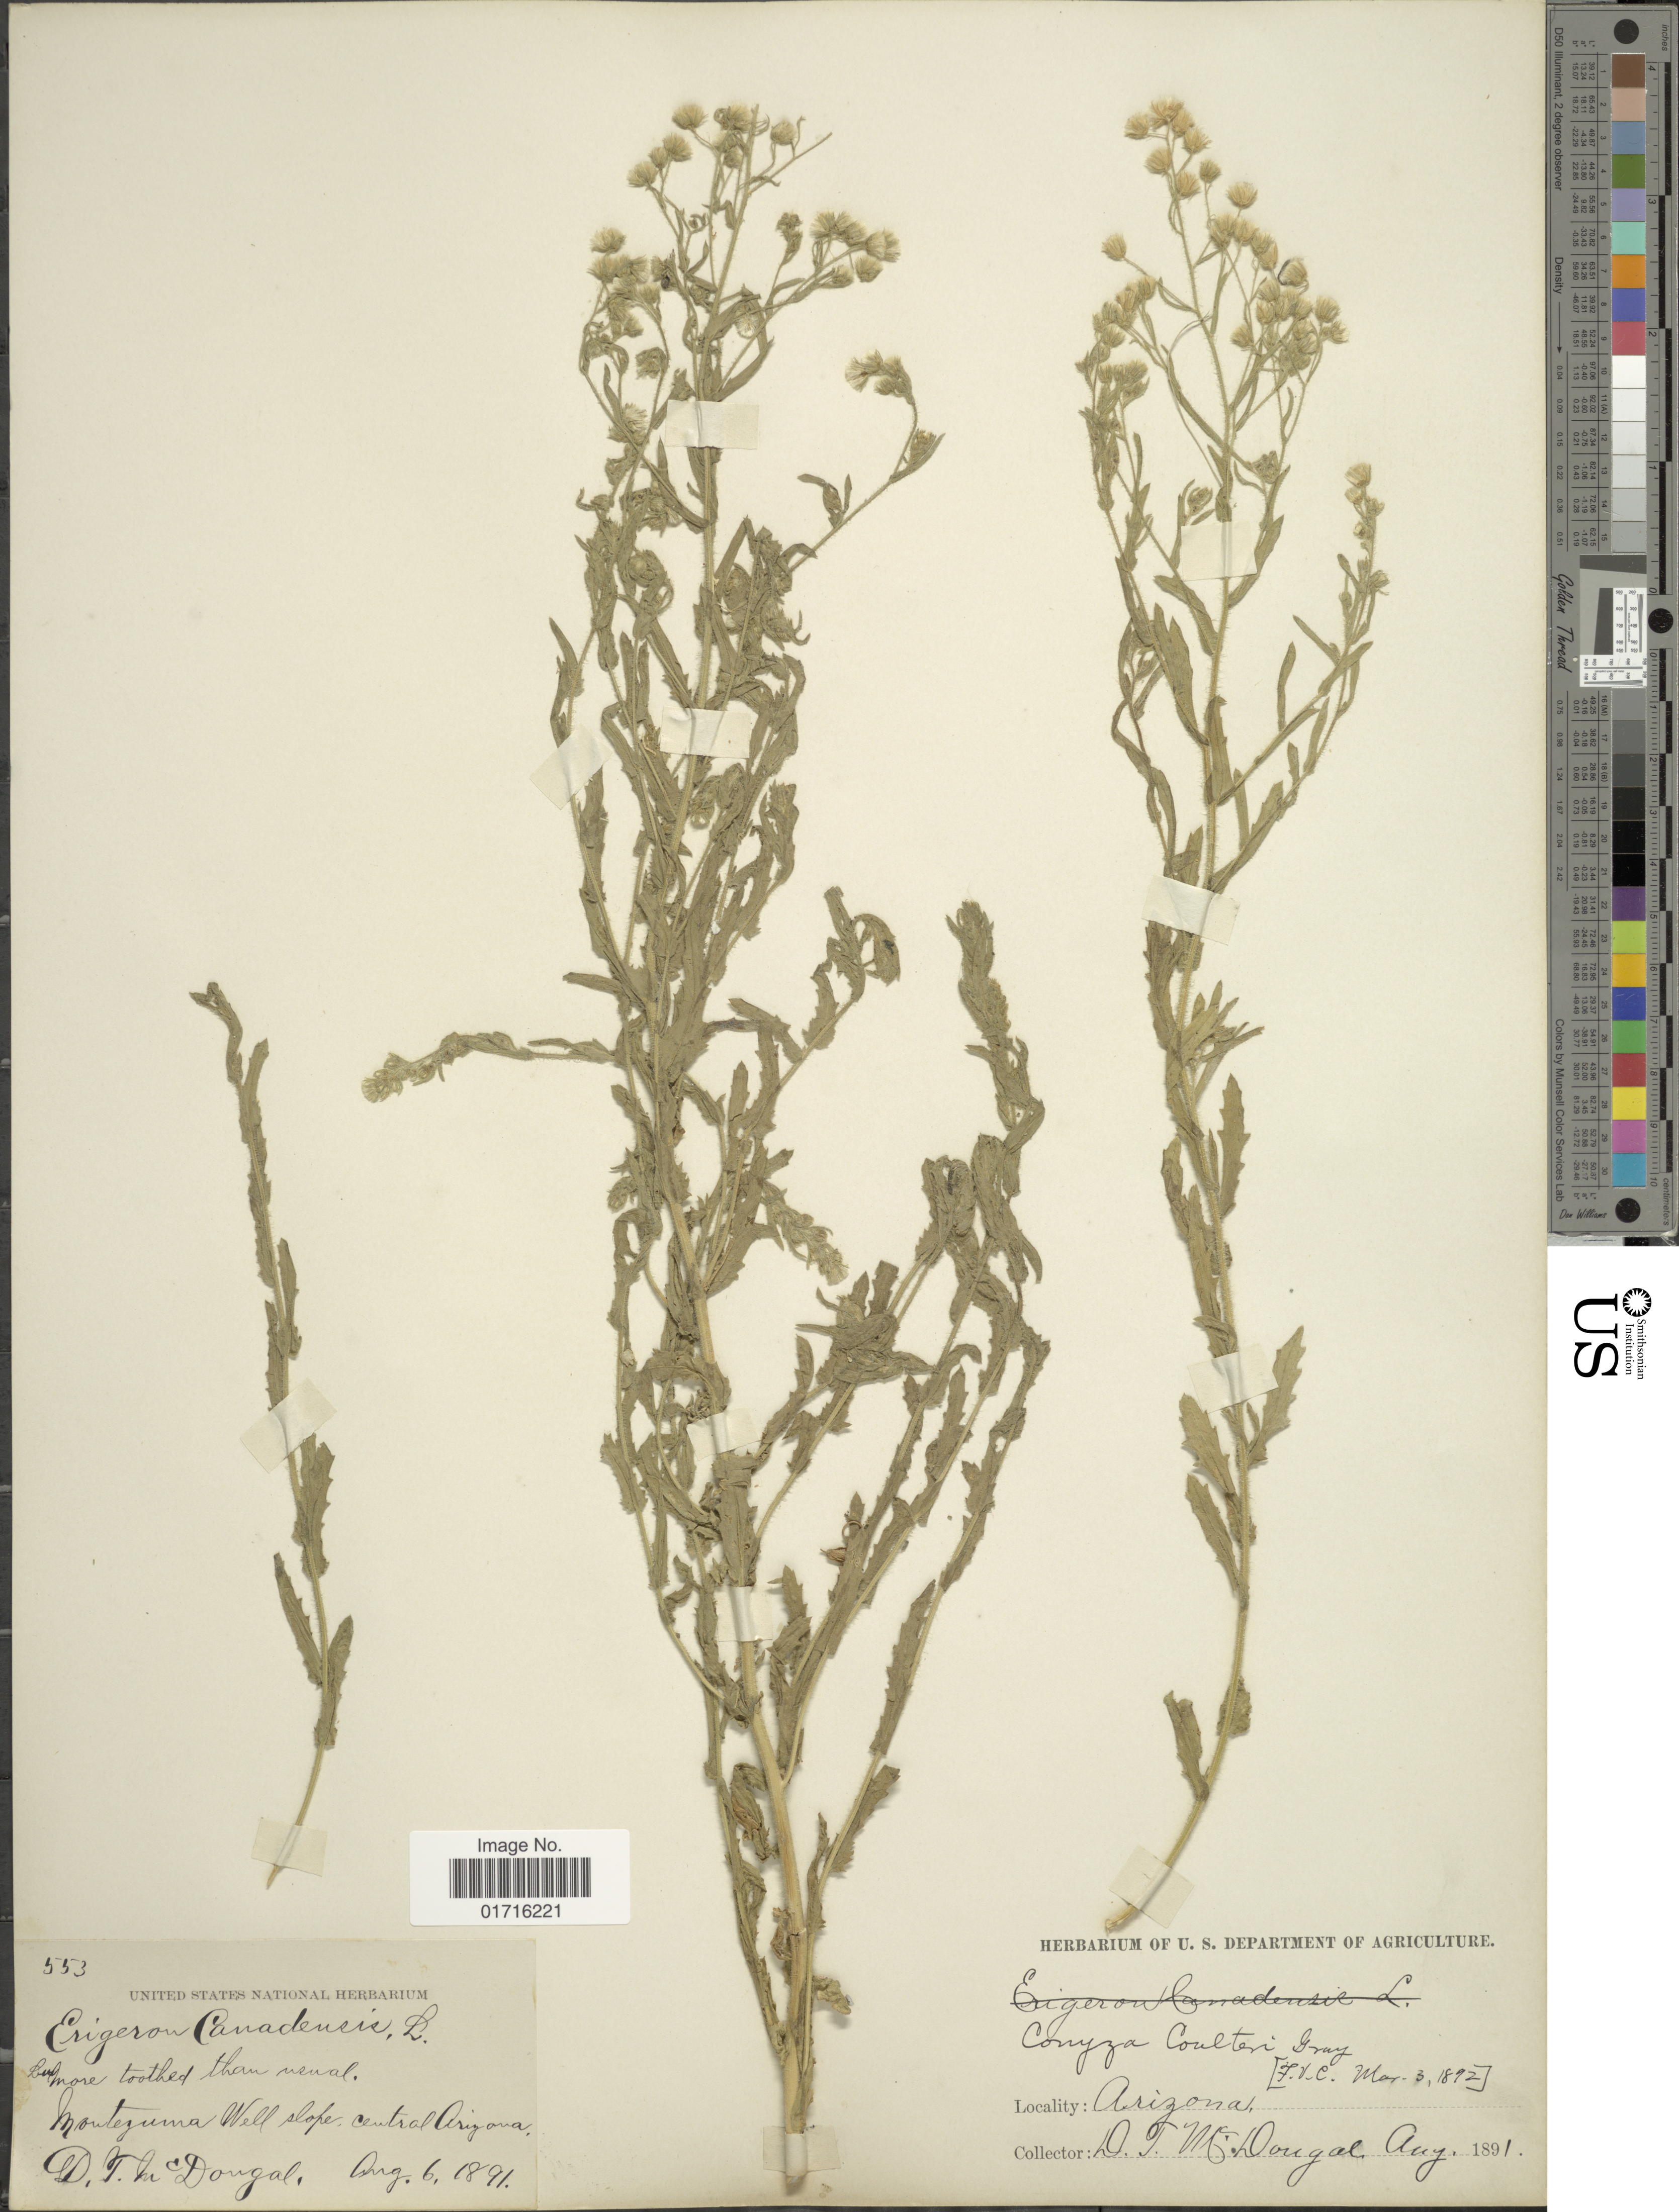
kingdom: Plantae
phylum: Tracheophyta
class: Magnoliopsida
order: Asterales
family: Asteraceae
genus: Conyza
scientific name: Conyza coulteri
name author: A. Gray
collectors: D. McDougal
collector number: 553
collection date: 1891-08-06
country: United States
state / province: Arizona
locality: Montezuma Well slope, central Arizona